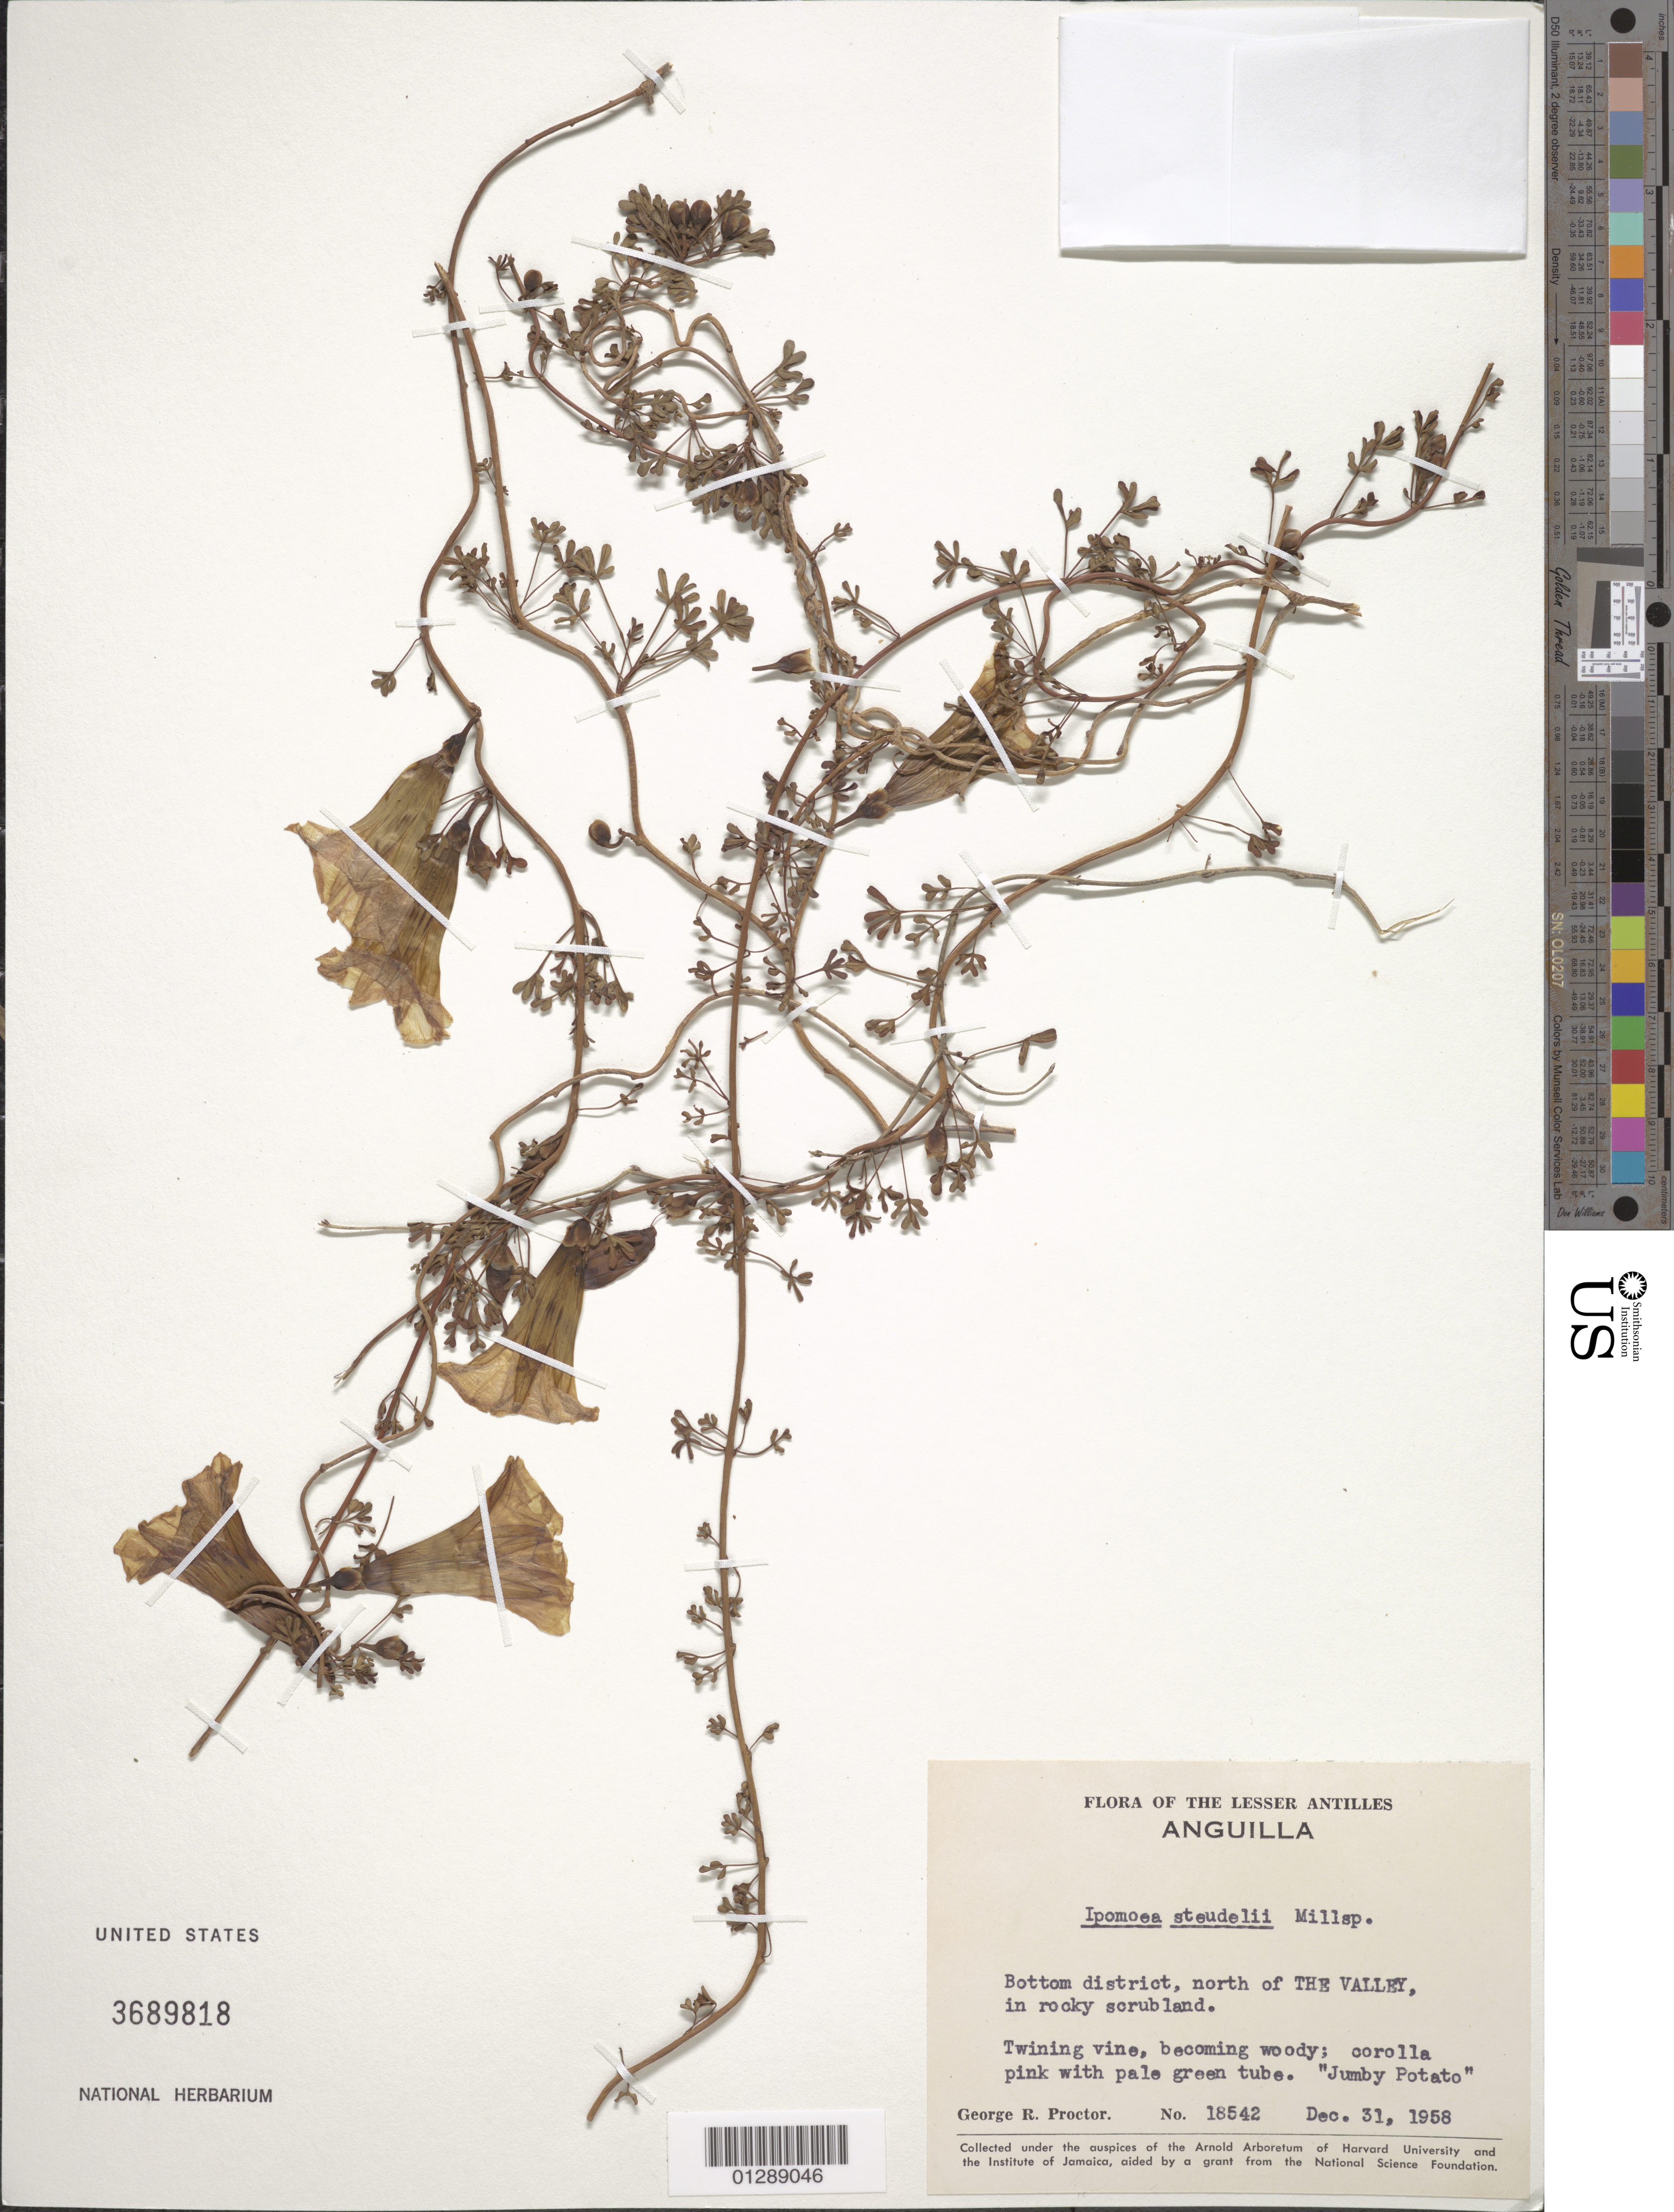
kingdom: Plantae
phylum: Tracheophyta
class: Magnoliopsida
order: Solanales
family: Convolvulaceae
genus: Ipomoea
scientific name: Ipomoea steudelii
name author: Millsp.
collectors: G. R. Proctor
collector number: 18542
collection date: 1958-12-31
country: Anguilla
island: Anguilla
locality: Bottom District, N of The Valley.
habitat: In rocky scrubland.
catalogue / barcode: US 3689818